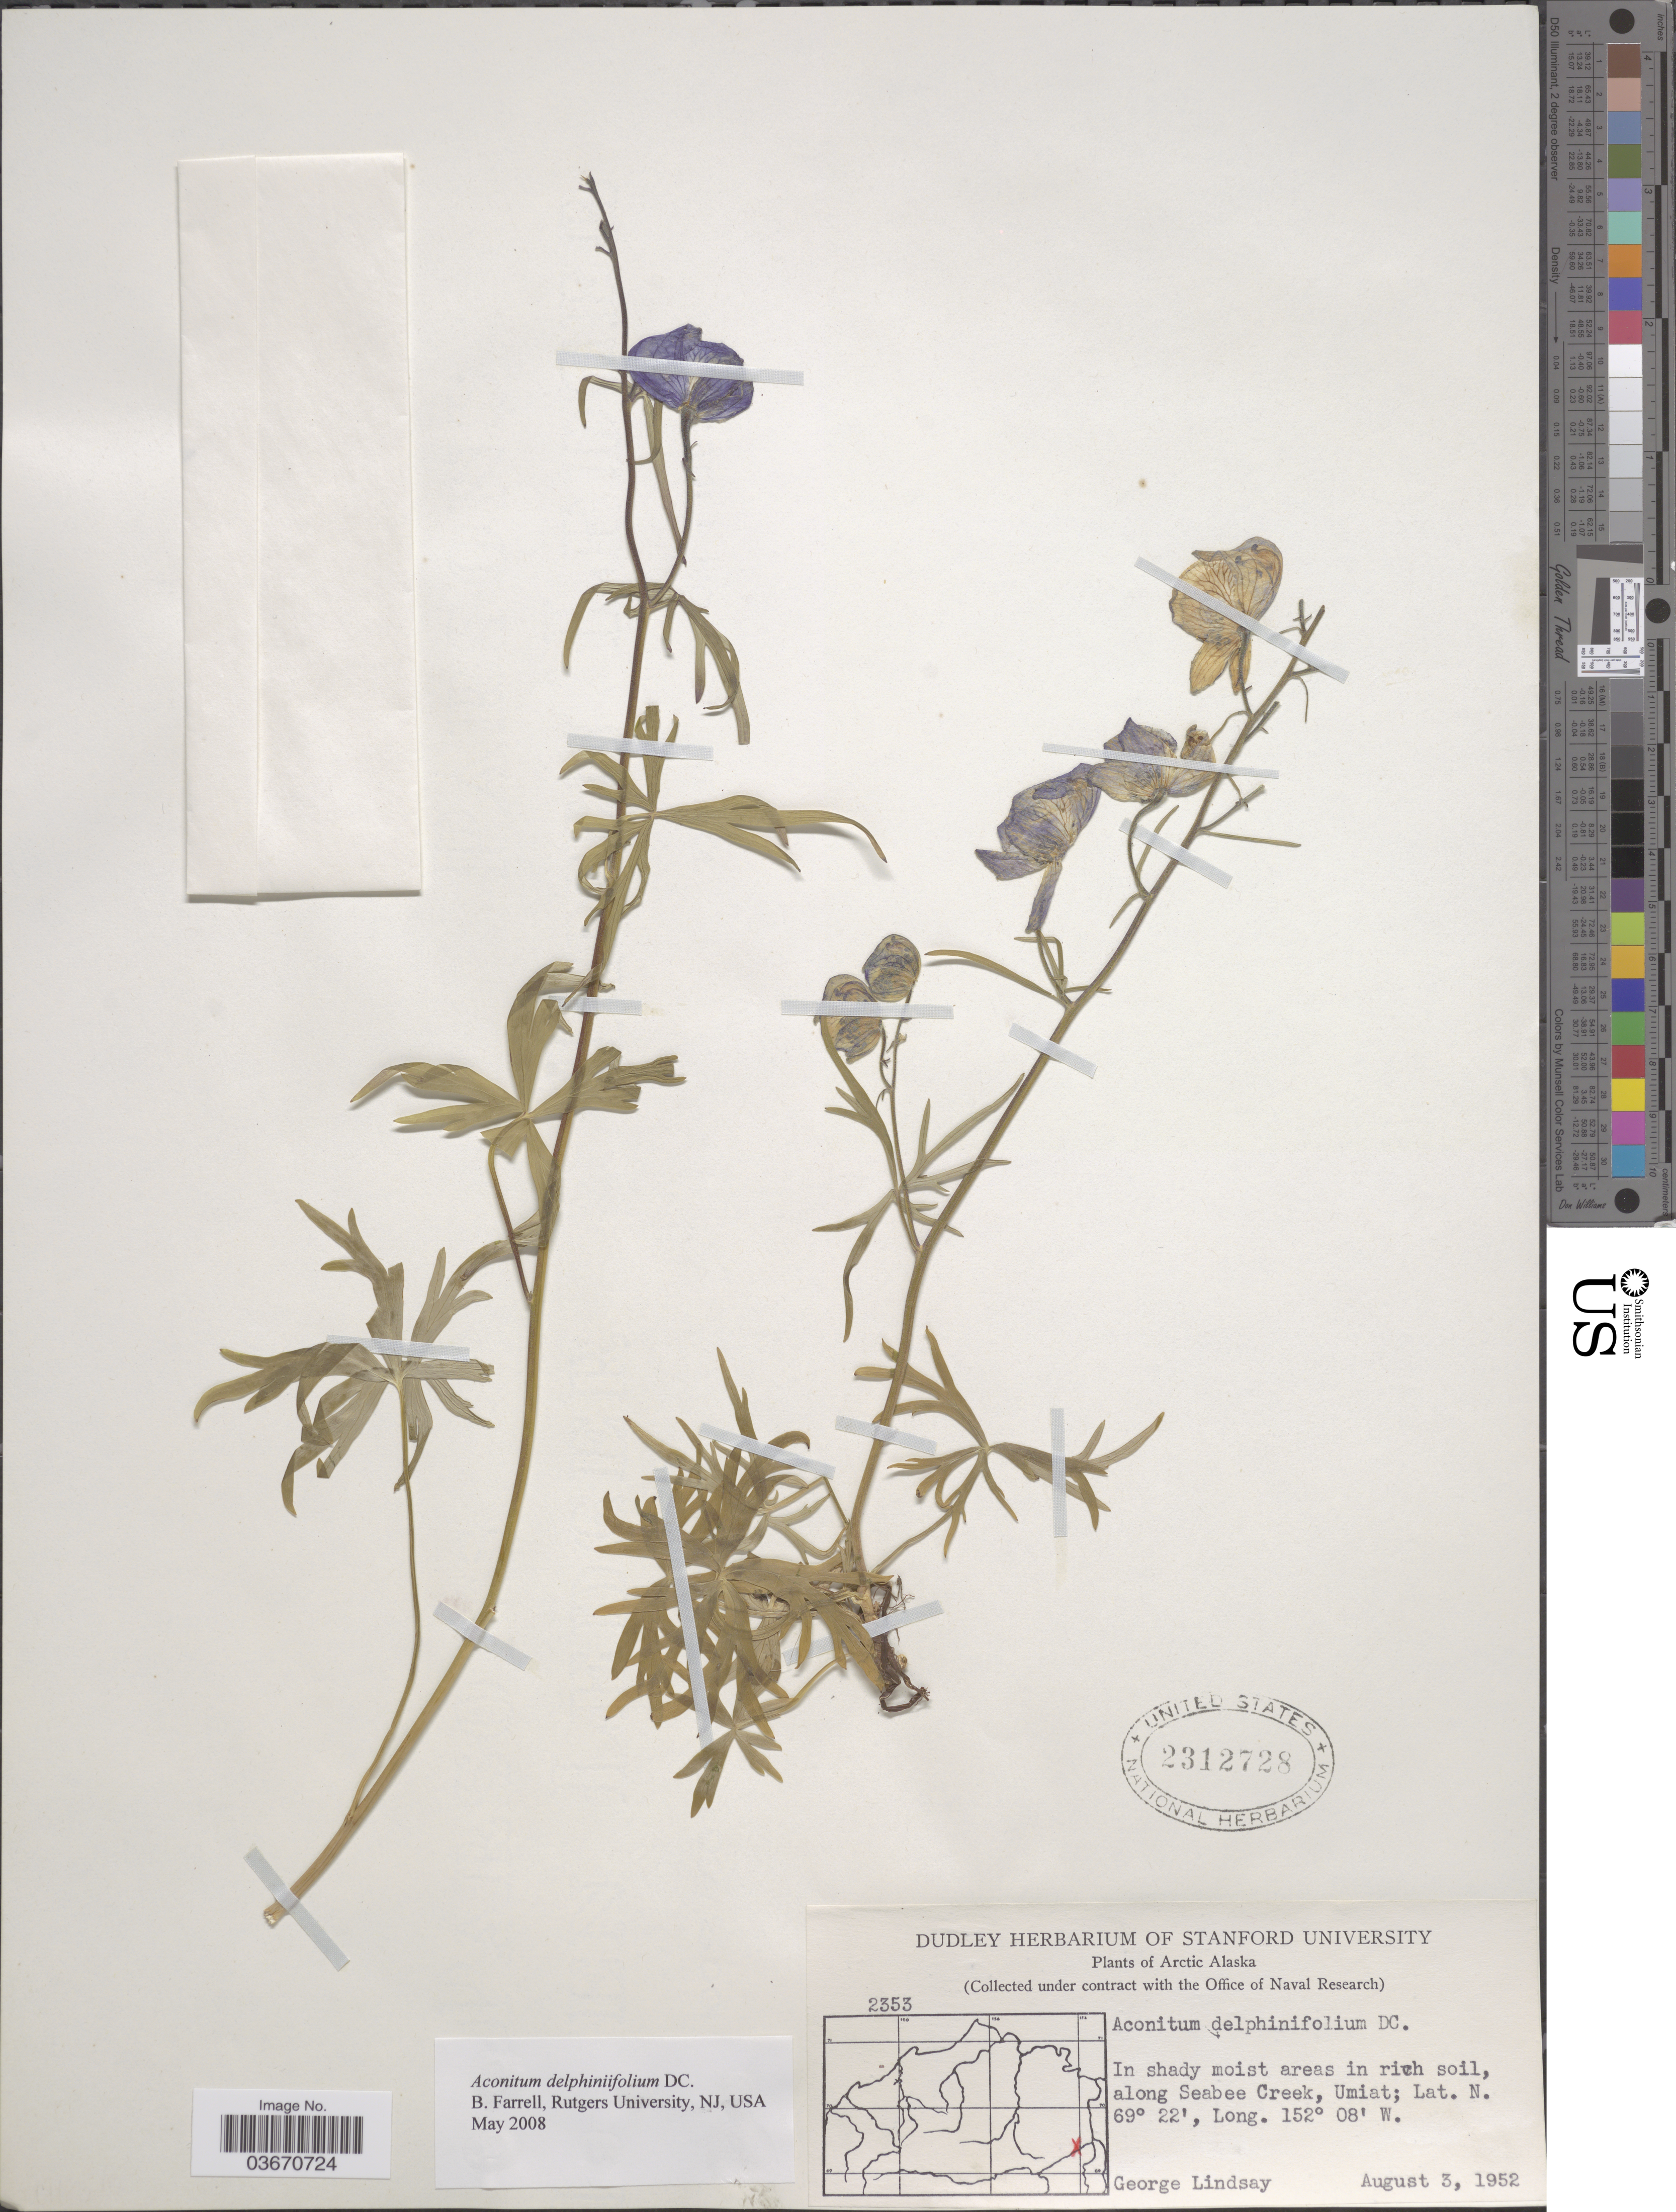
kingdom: Plantae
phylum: Tracheophyta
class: Magnoliopsida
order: Ranunculales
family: Ranunculaceae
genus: Aconitum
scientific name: Aconitum delphinifolium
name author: DC.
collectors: G. Lindsay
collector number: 2353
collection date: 1952-08-03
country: United States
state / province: Alaska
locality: Arctic Alaska. Along Seabee Creek, Umiat.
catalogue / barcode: US 2312728